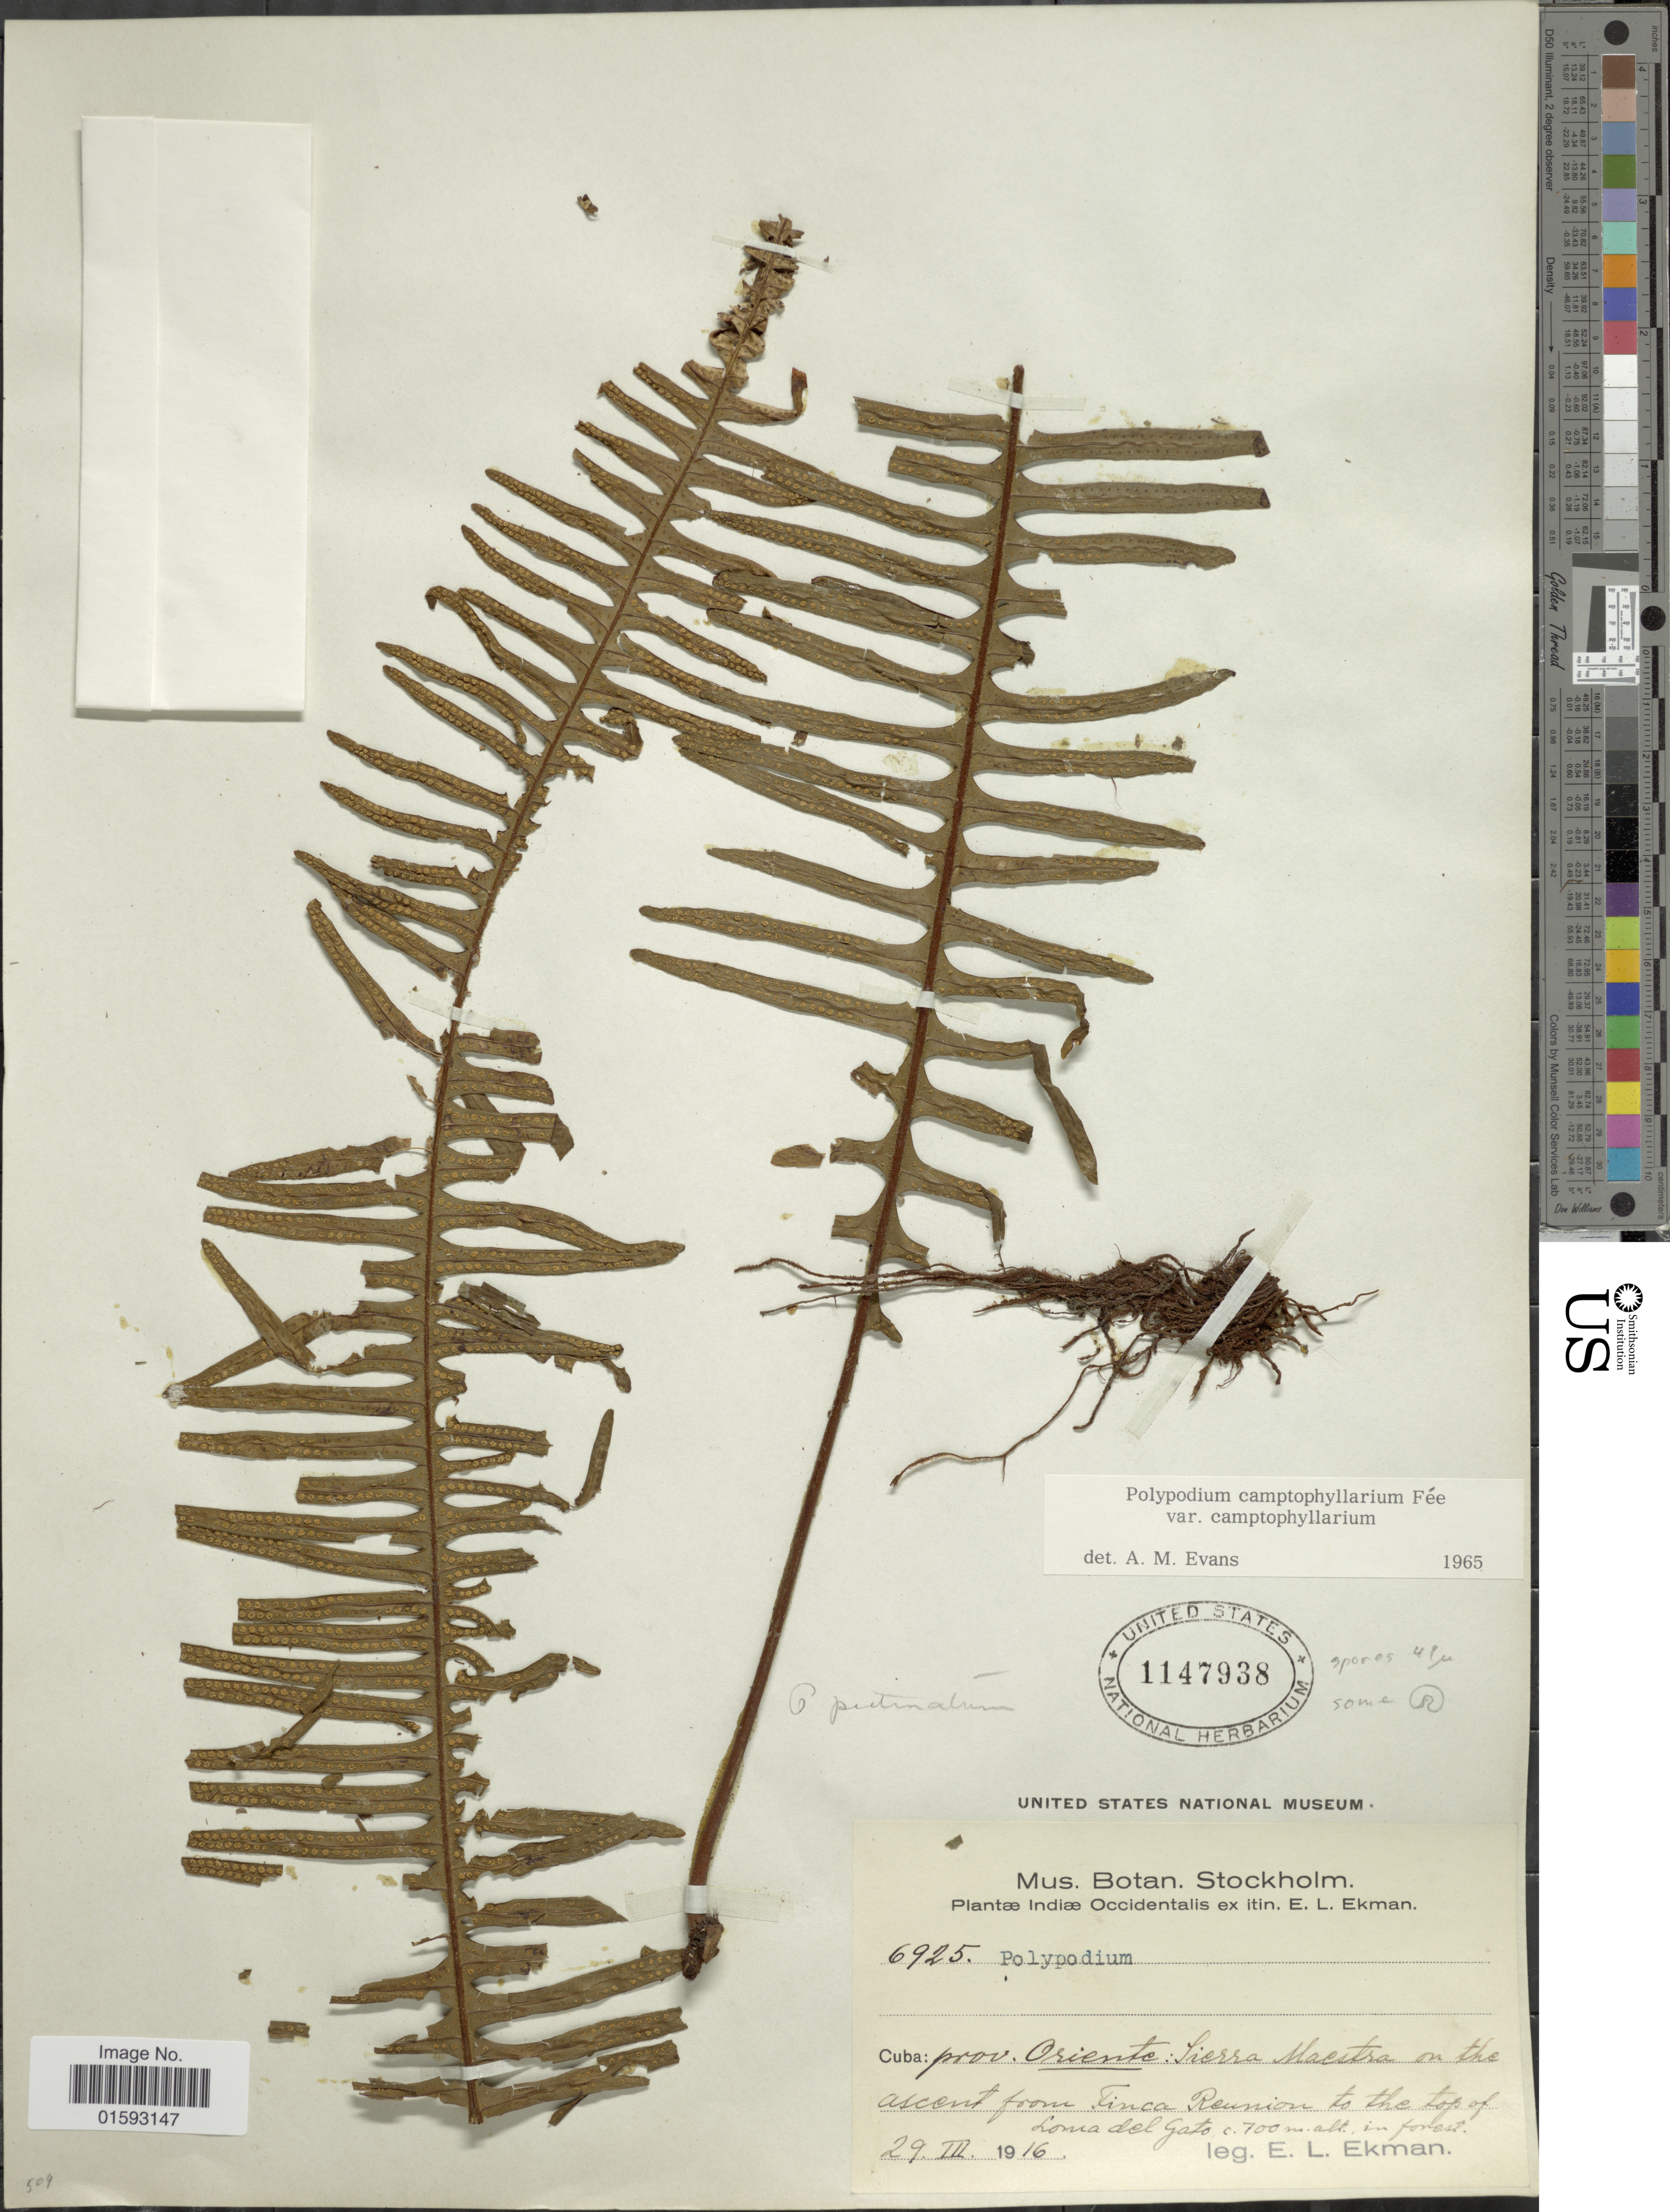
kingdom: Plantae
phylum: Tracheophyta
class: Polypodiopsida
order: Polypodiales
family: Polypodiaceae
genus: Pecluma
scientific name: Pecluma camptophyllaria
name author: (Fée) M.G. Price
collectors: E. L. Ekman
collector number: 6925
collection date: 1916-03-29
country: Cuba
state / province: Oriente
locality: Sierra Maestra on the ascent from Finca Reunion to the top of Loma del Gato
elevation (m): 700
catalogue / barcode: US 1147938